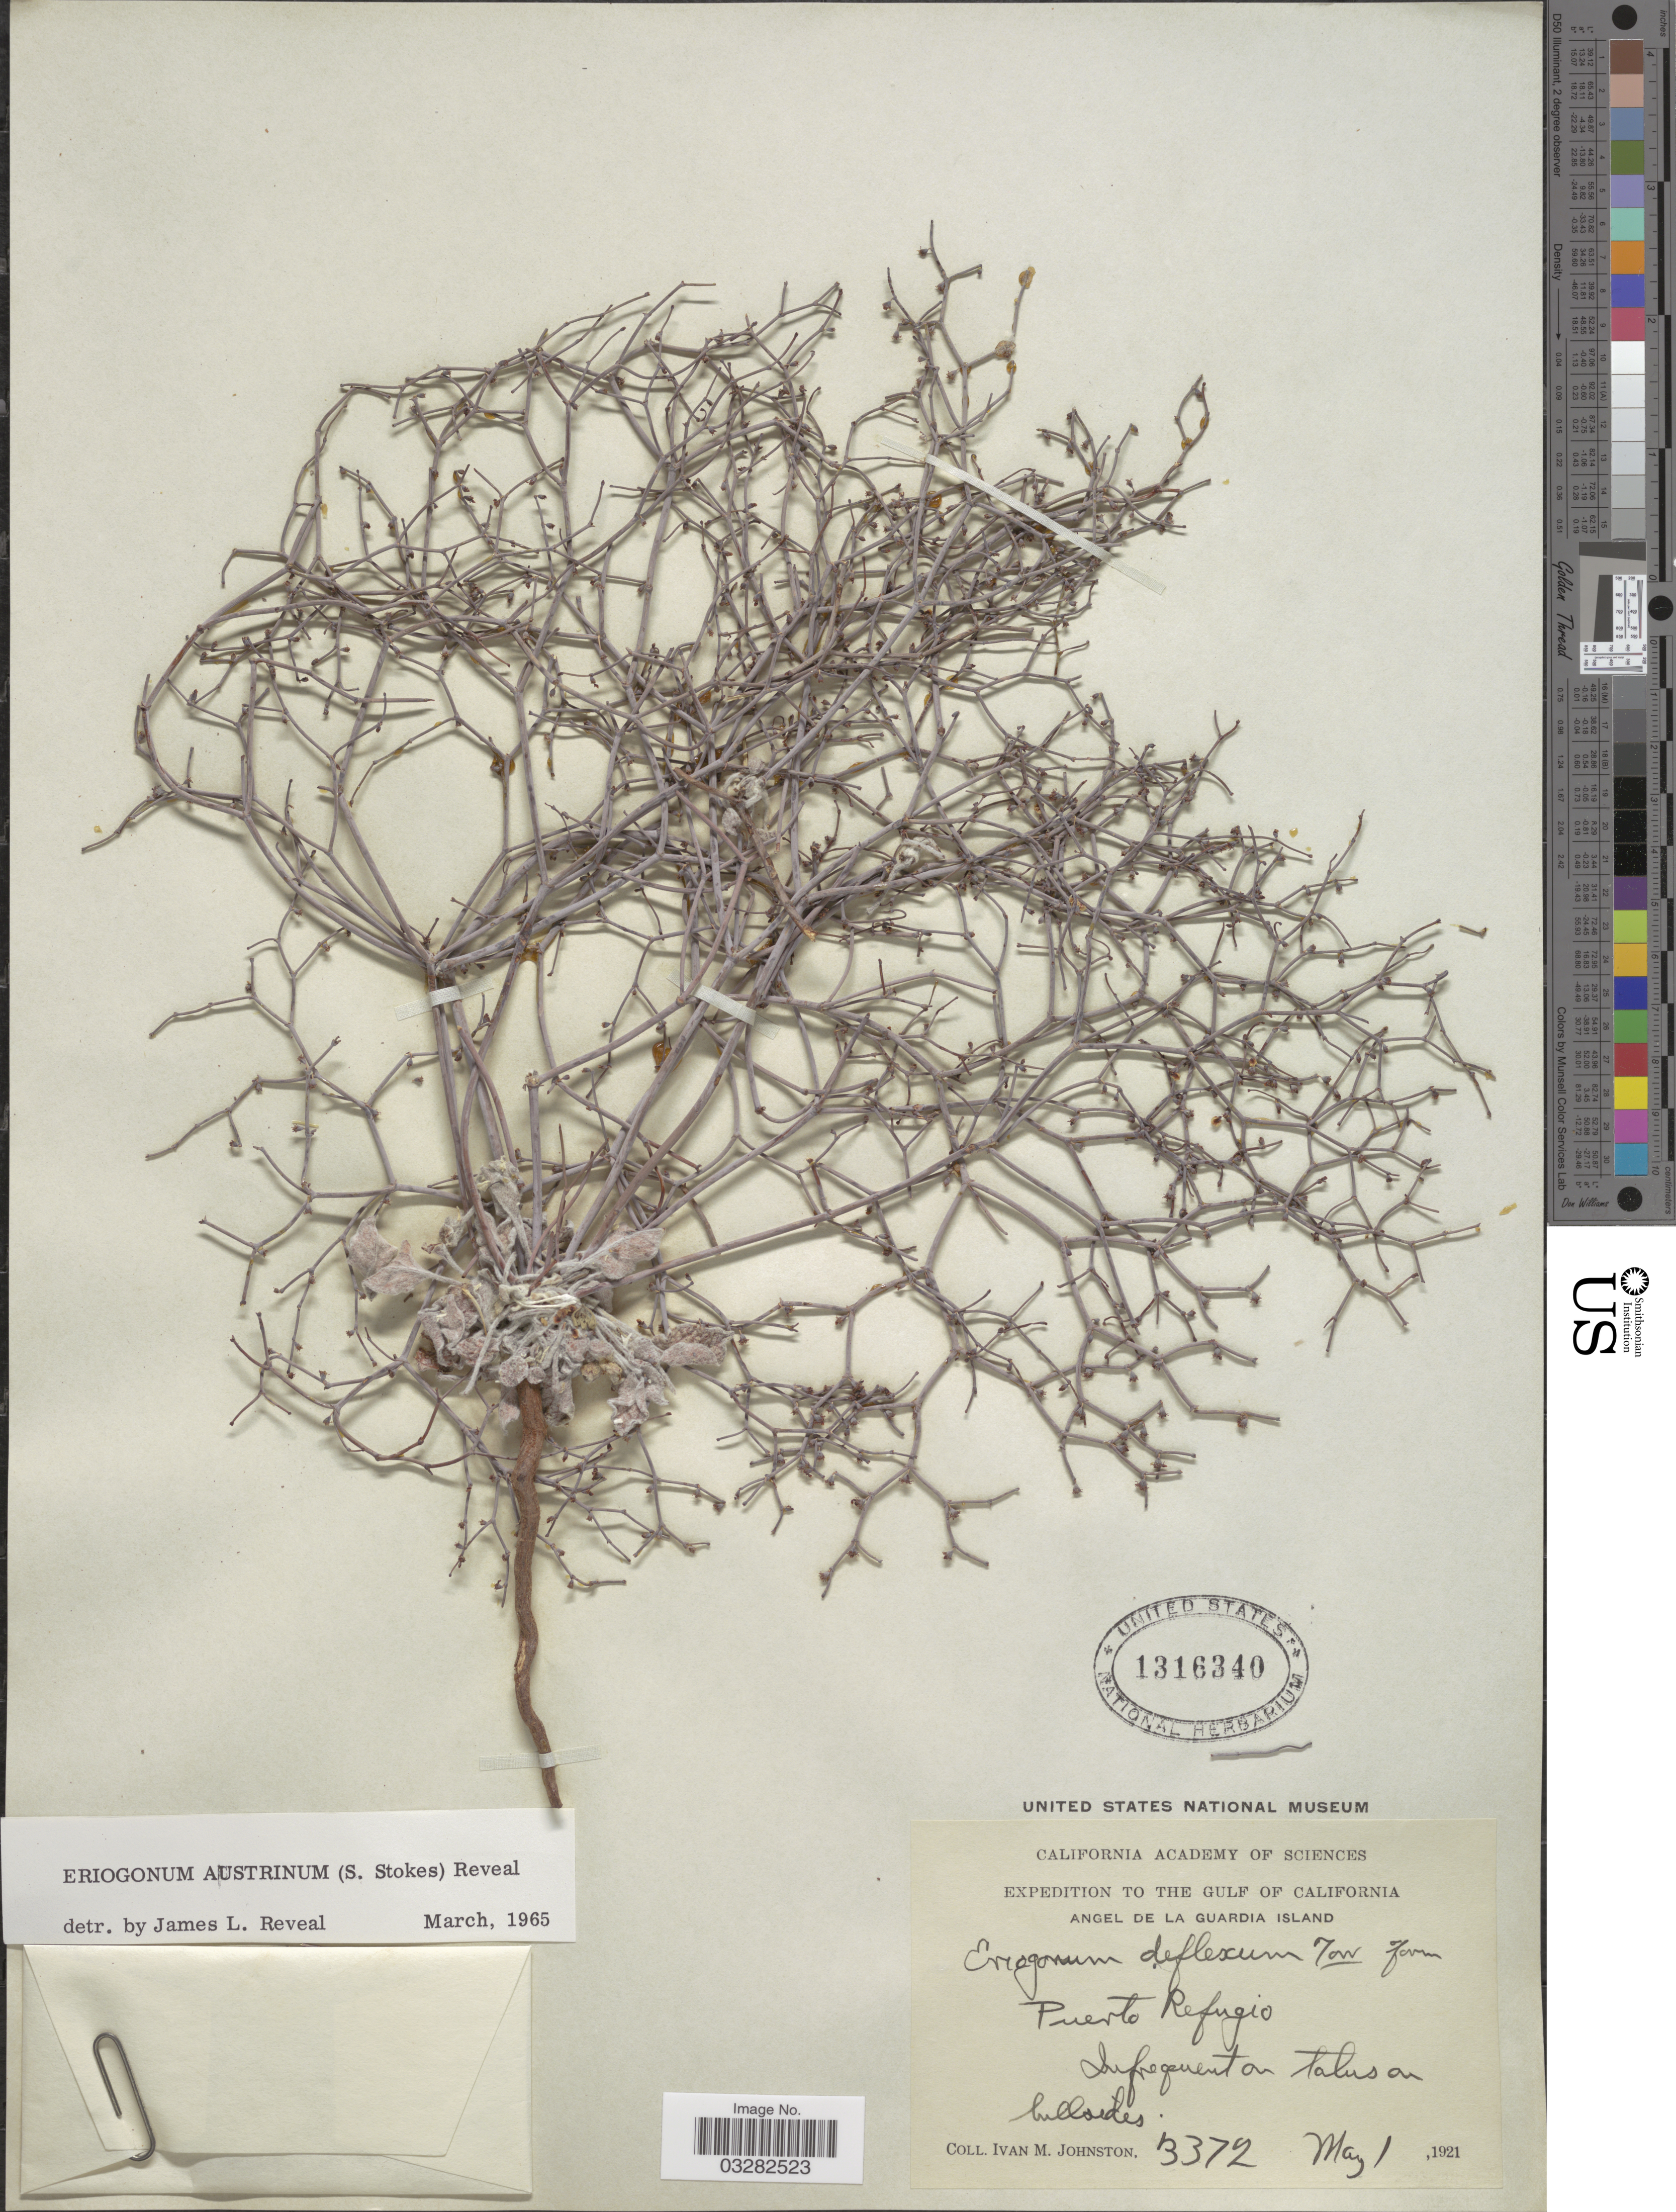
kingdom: Plantae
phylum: Tracheophyta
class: Magnoliopsida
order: Caryophyllales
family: Polygonaceae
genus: Eriogonum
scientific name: Eriogonum austrinum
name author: (S. Stokes) Reveal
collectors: I.M. Johnston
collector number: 3372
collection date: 1921-05-01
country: United States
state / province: California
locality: The Gulf of California. Angel de La Guardia Island. Puerto Refugio.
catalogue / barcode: US 1316340